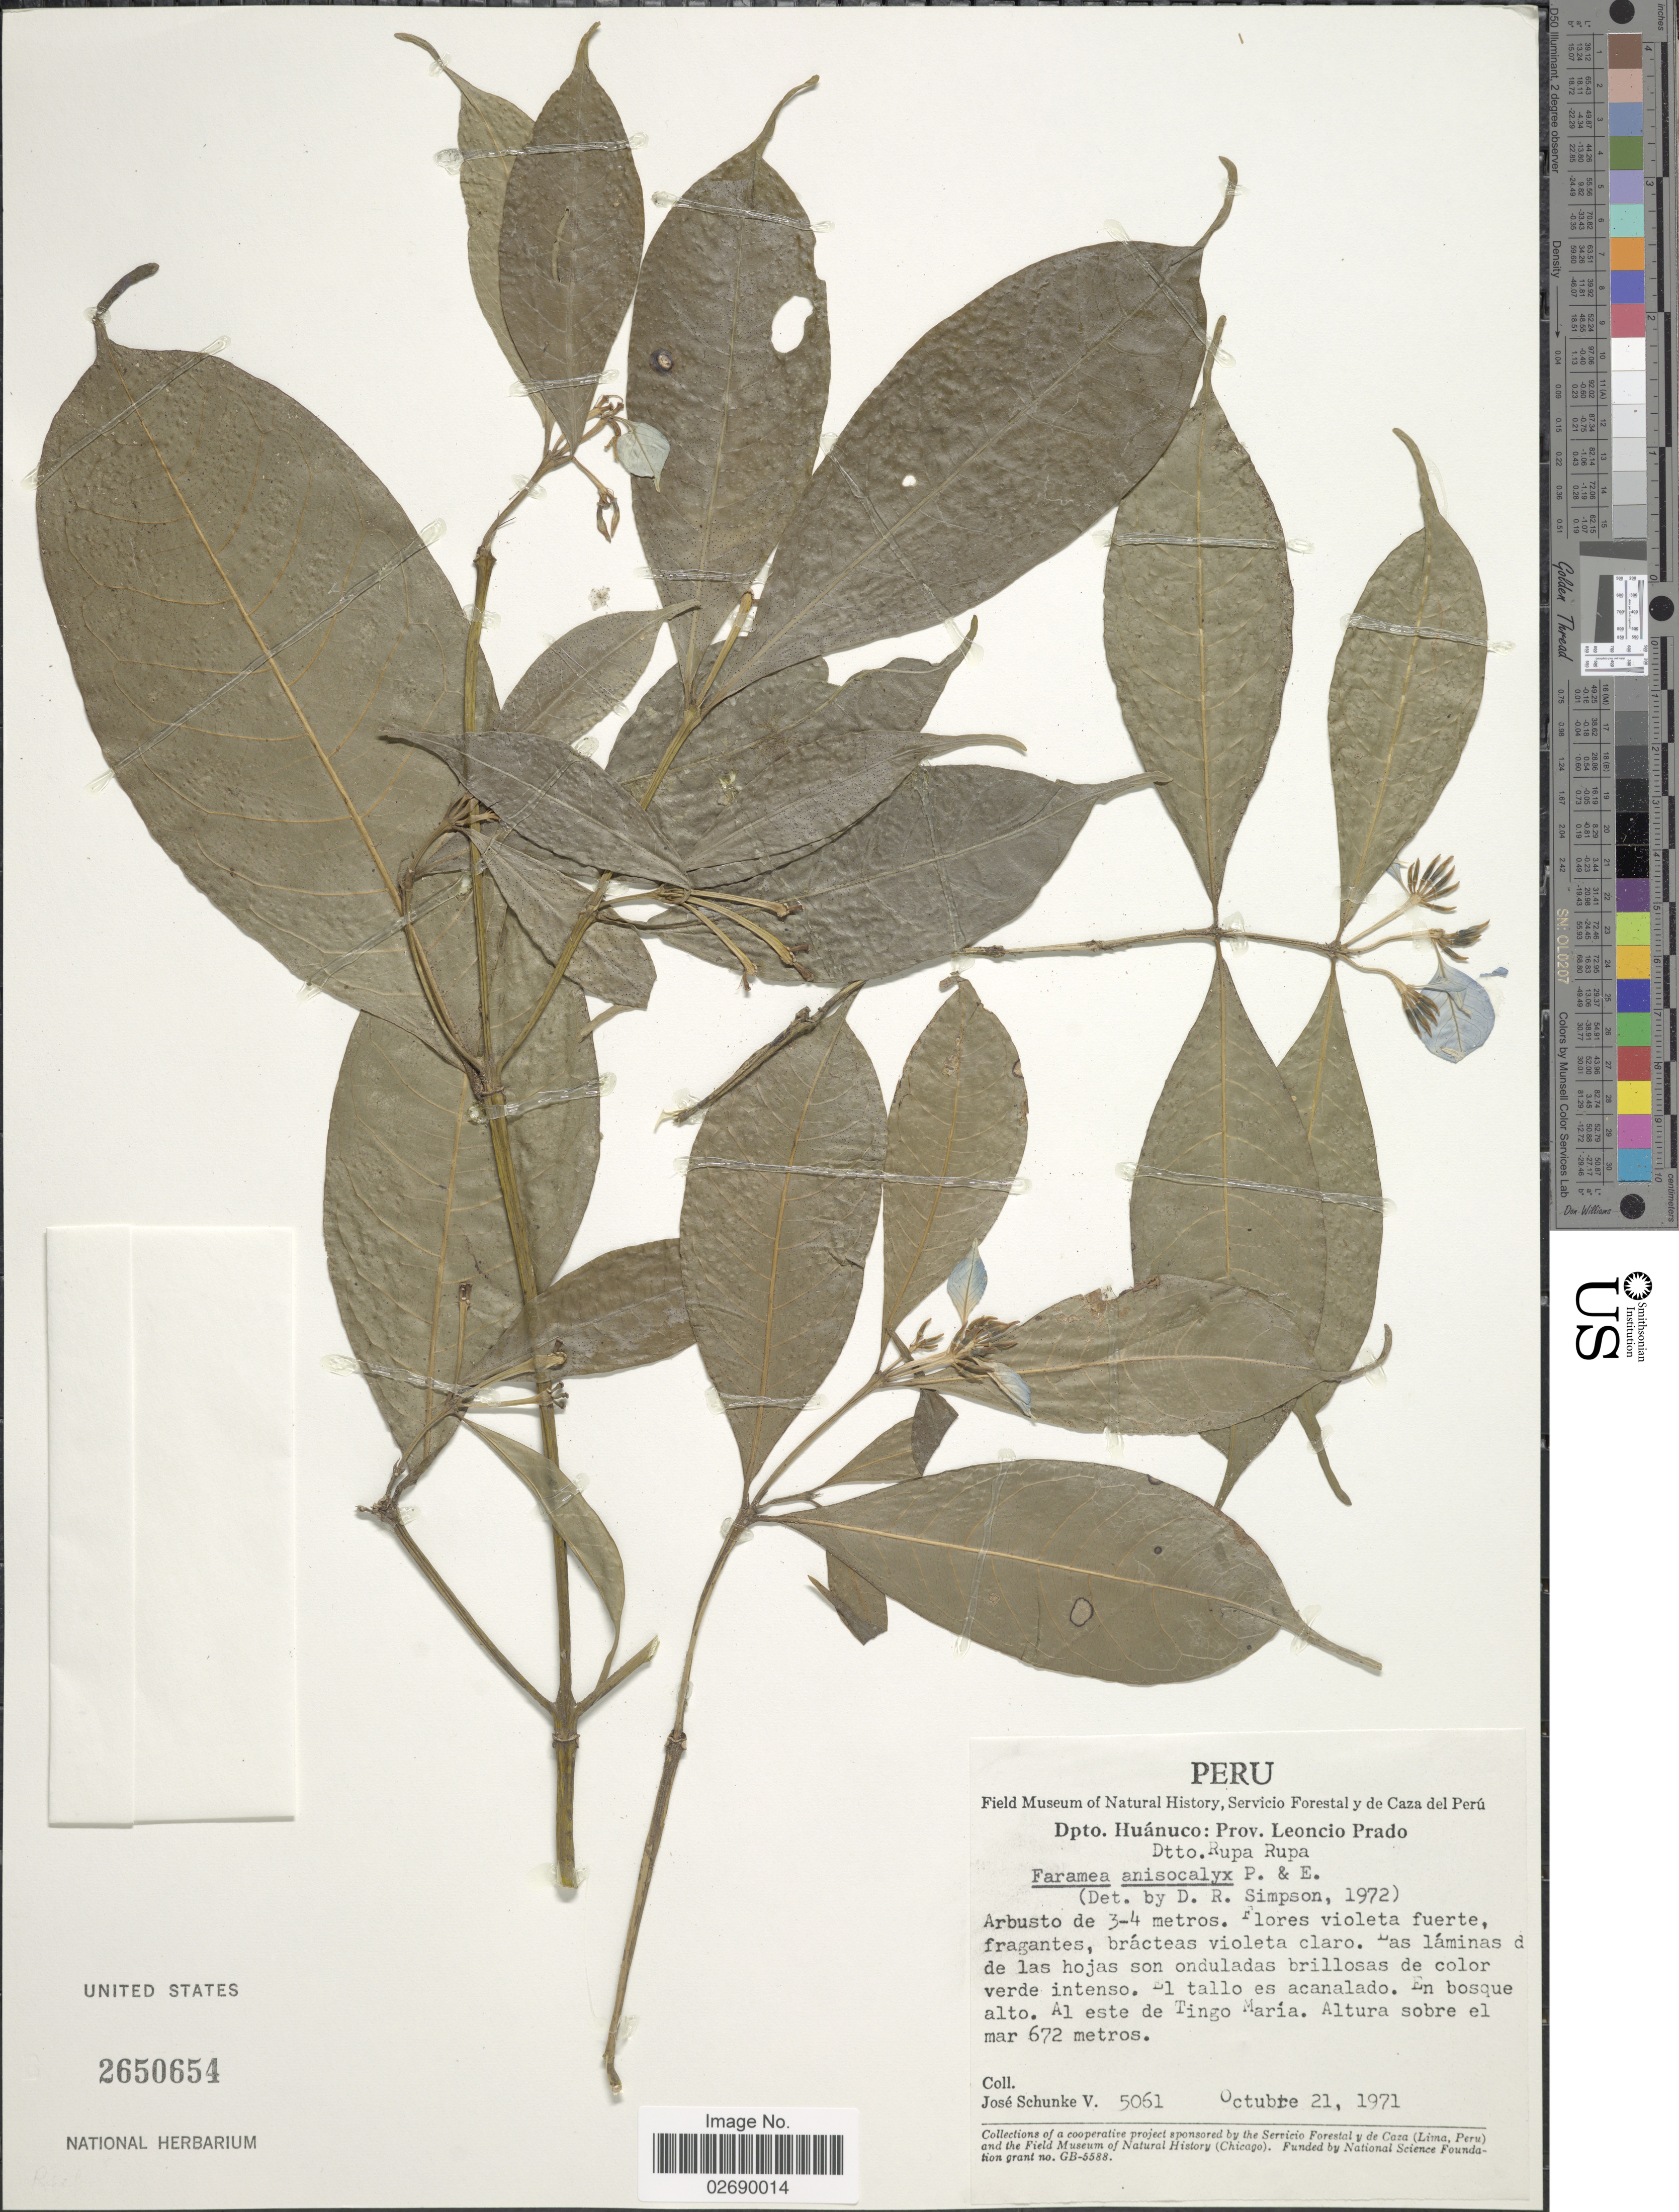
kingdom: Plantae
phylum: Tracheophyta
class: Magnoliopsida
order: Gentianales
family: Rubiaceae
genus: Faramea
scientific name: Faramea anisocalyx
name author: Poepp. & Endl.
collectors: J. Schunke Vigo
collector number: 5061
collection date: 1971-10-21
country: Peru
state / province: Huánuco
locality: Prov. Leoncio Prado. Al este de Tingo Maria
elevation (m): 672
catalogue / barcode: US 2650654